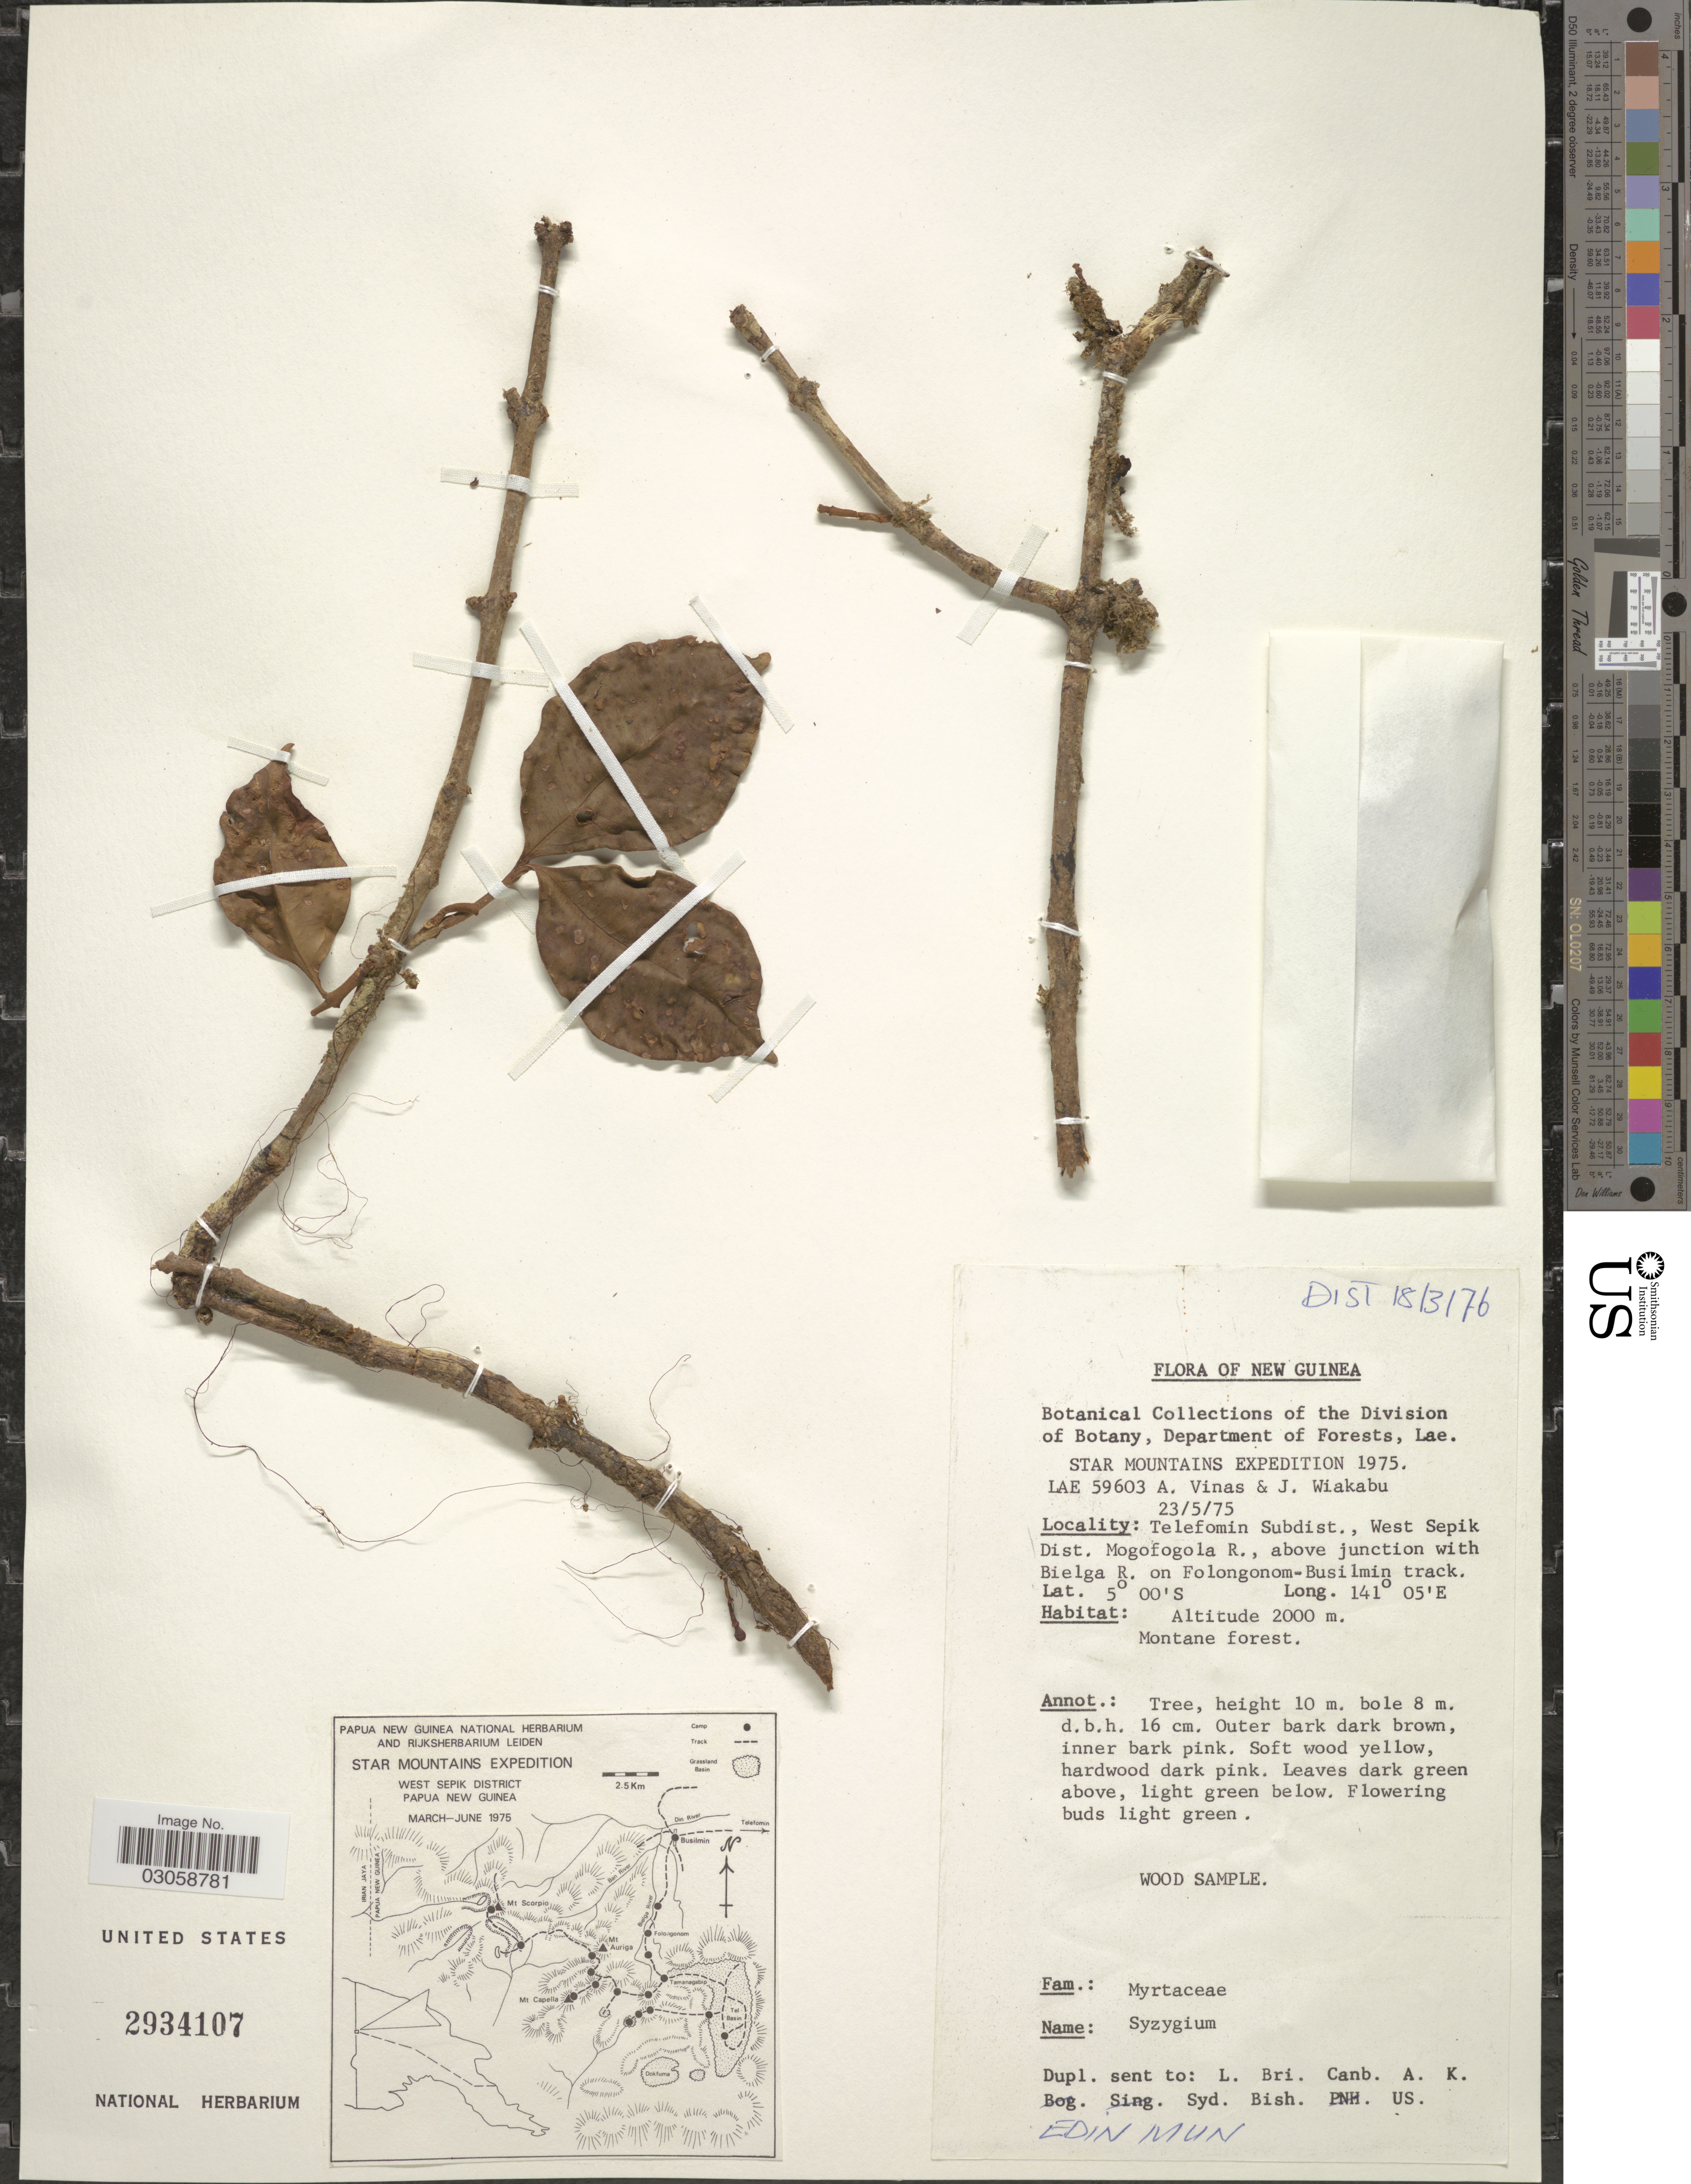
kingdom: Plantae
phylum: Tracheophyta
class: Magnoliopsida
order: Myrtales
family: Myrtaceae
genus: Syzygium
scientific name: Syzygium sp.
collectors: A. Vinas & J. Wiakabu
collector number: LAE 59603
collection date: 1975-05-23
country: Papua New Guinea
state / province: Sandaun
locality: New Guinea, Telefomin Subdist., West Sepik Dist. Mogofogola R., above junction with Bielga R. on Folongonom-Busilmin track.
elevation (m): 2000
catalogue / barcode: US 2934107